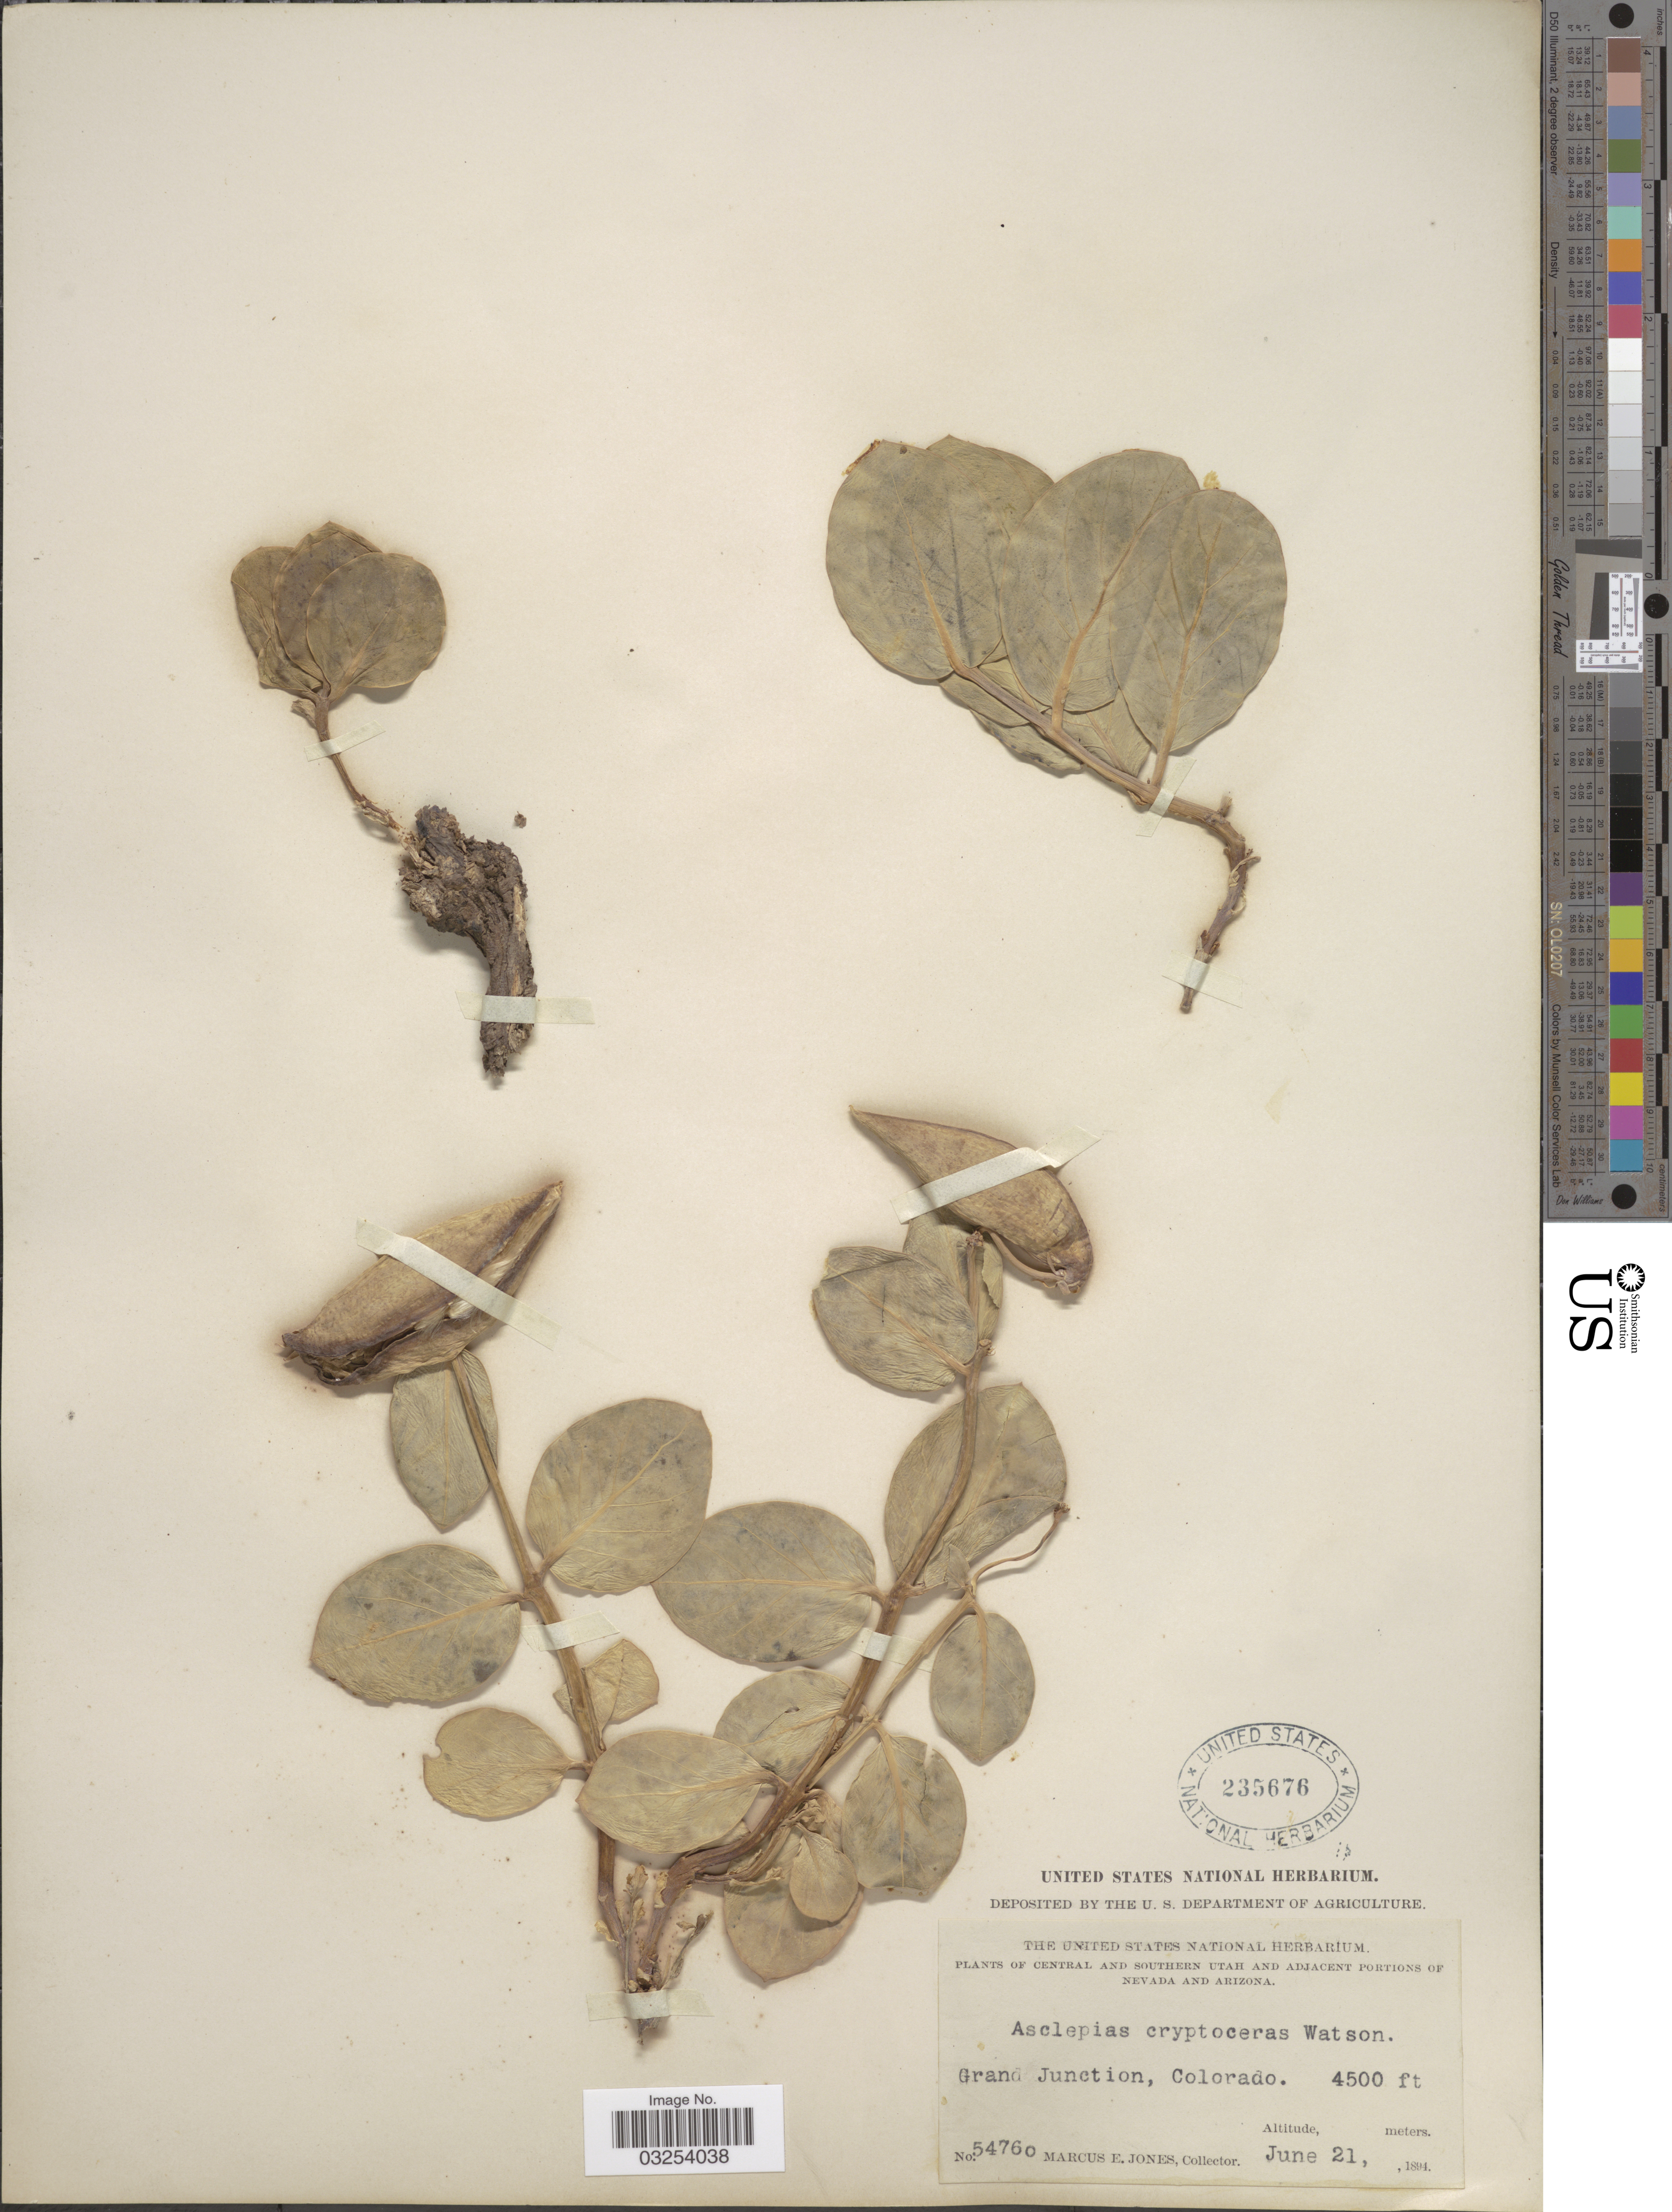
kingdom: Plantae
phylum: Tracheophyta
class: Magnoliopsida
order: Gentianales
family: Apocynaceae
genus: Asclepias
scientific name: Asclepias cryptoceras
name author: S. Watson in C. King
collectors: M. E. Jones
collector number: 54760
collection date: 1894-06-21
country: United States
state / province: Colorado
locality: Grand Junction.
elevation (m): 1372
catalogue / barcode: US 235676